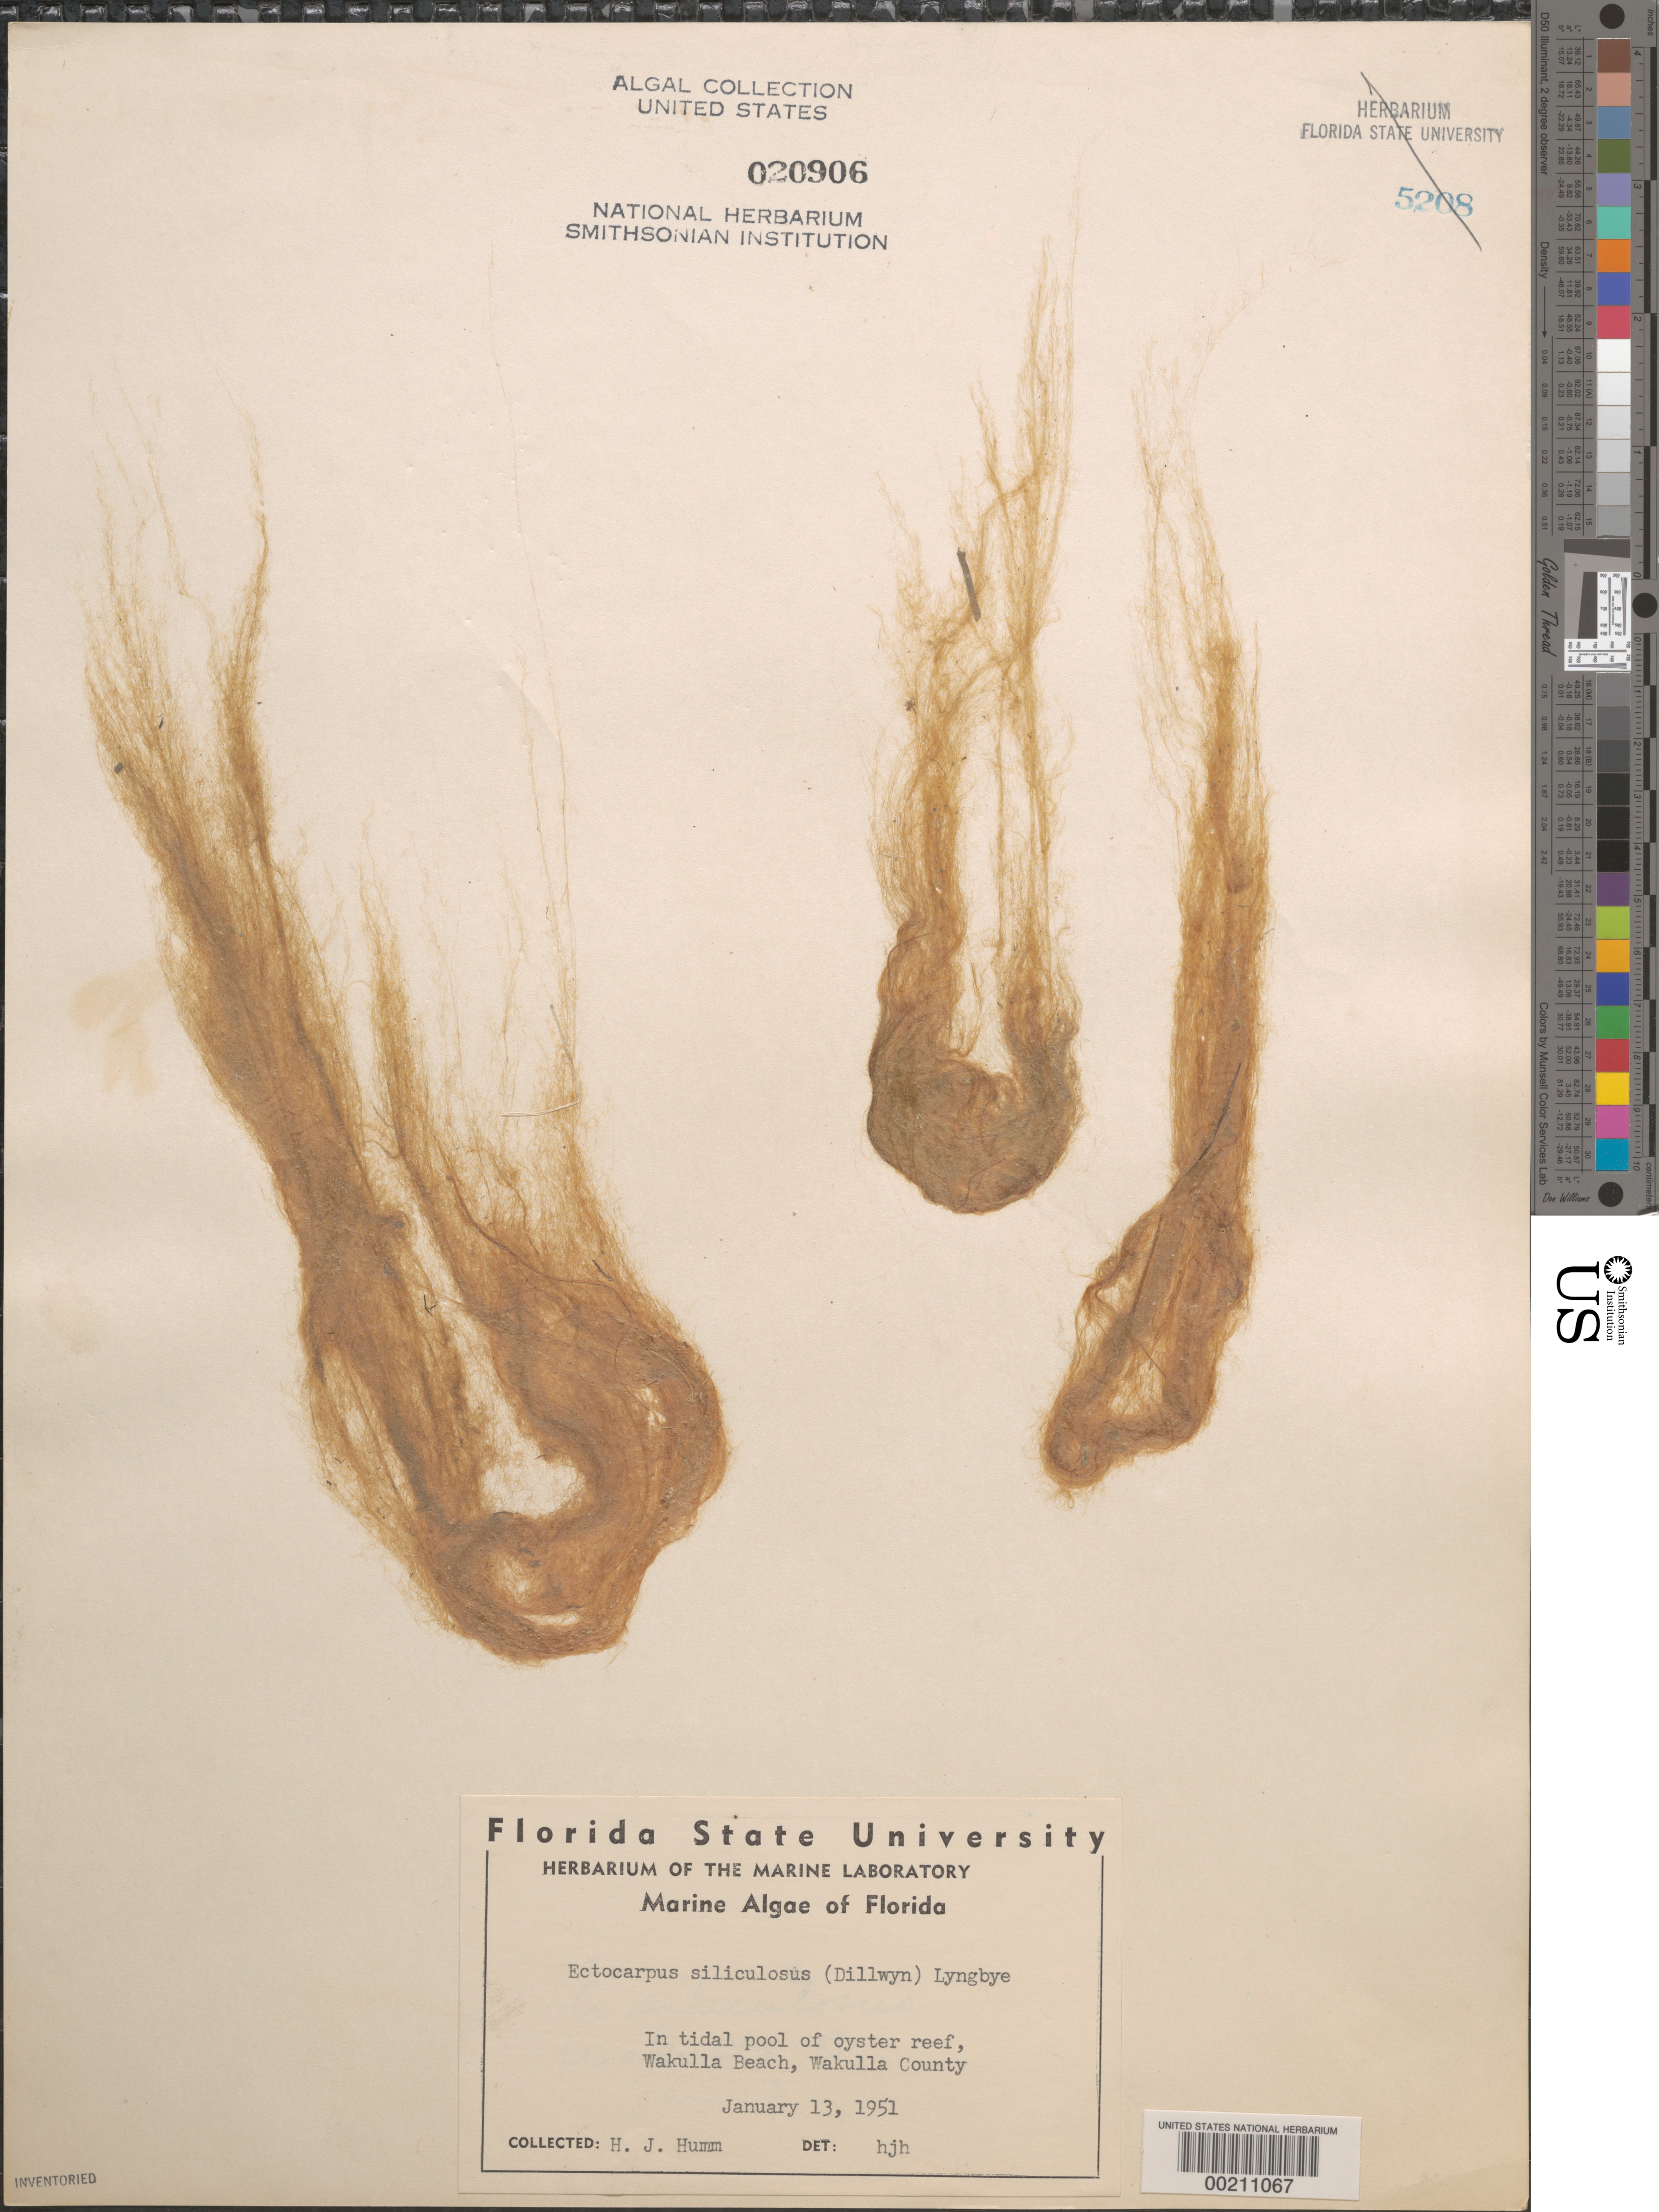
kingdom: Chromista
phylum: Ochrophyta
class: Phaeophyceae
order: Ectocarpales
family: Ectocarpaceae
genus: Ectocarpus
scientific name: Ectocarpus siliculosus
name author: (Dillwyn) Lyngbye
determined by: Humm, Harold J.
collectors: H. J. Humm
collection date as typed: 13 Jan 1951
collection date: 1951-01-13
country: United States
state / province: Florida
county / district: Wakulla County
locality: Wakulla Beach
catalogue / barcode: US 20906